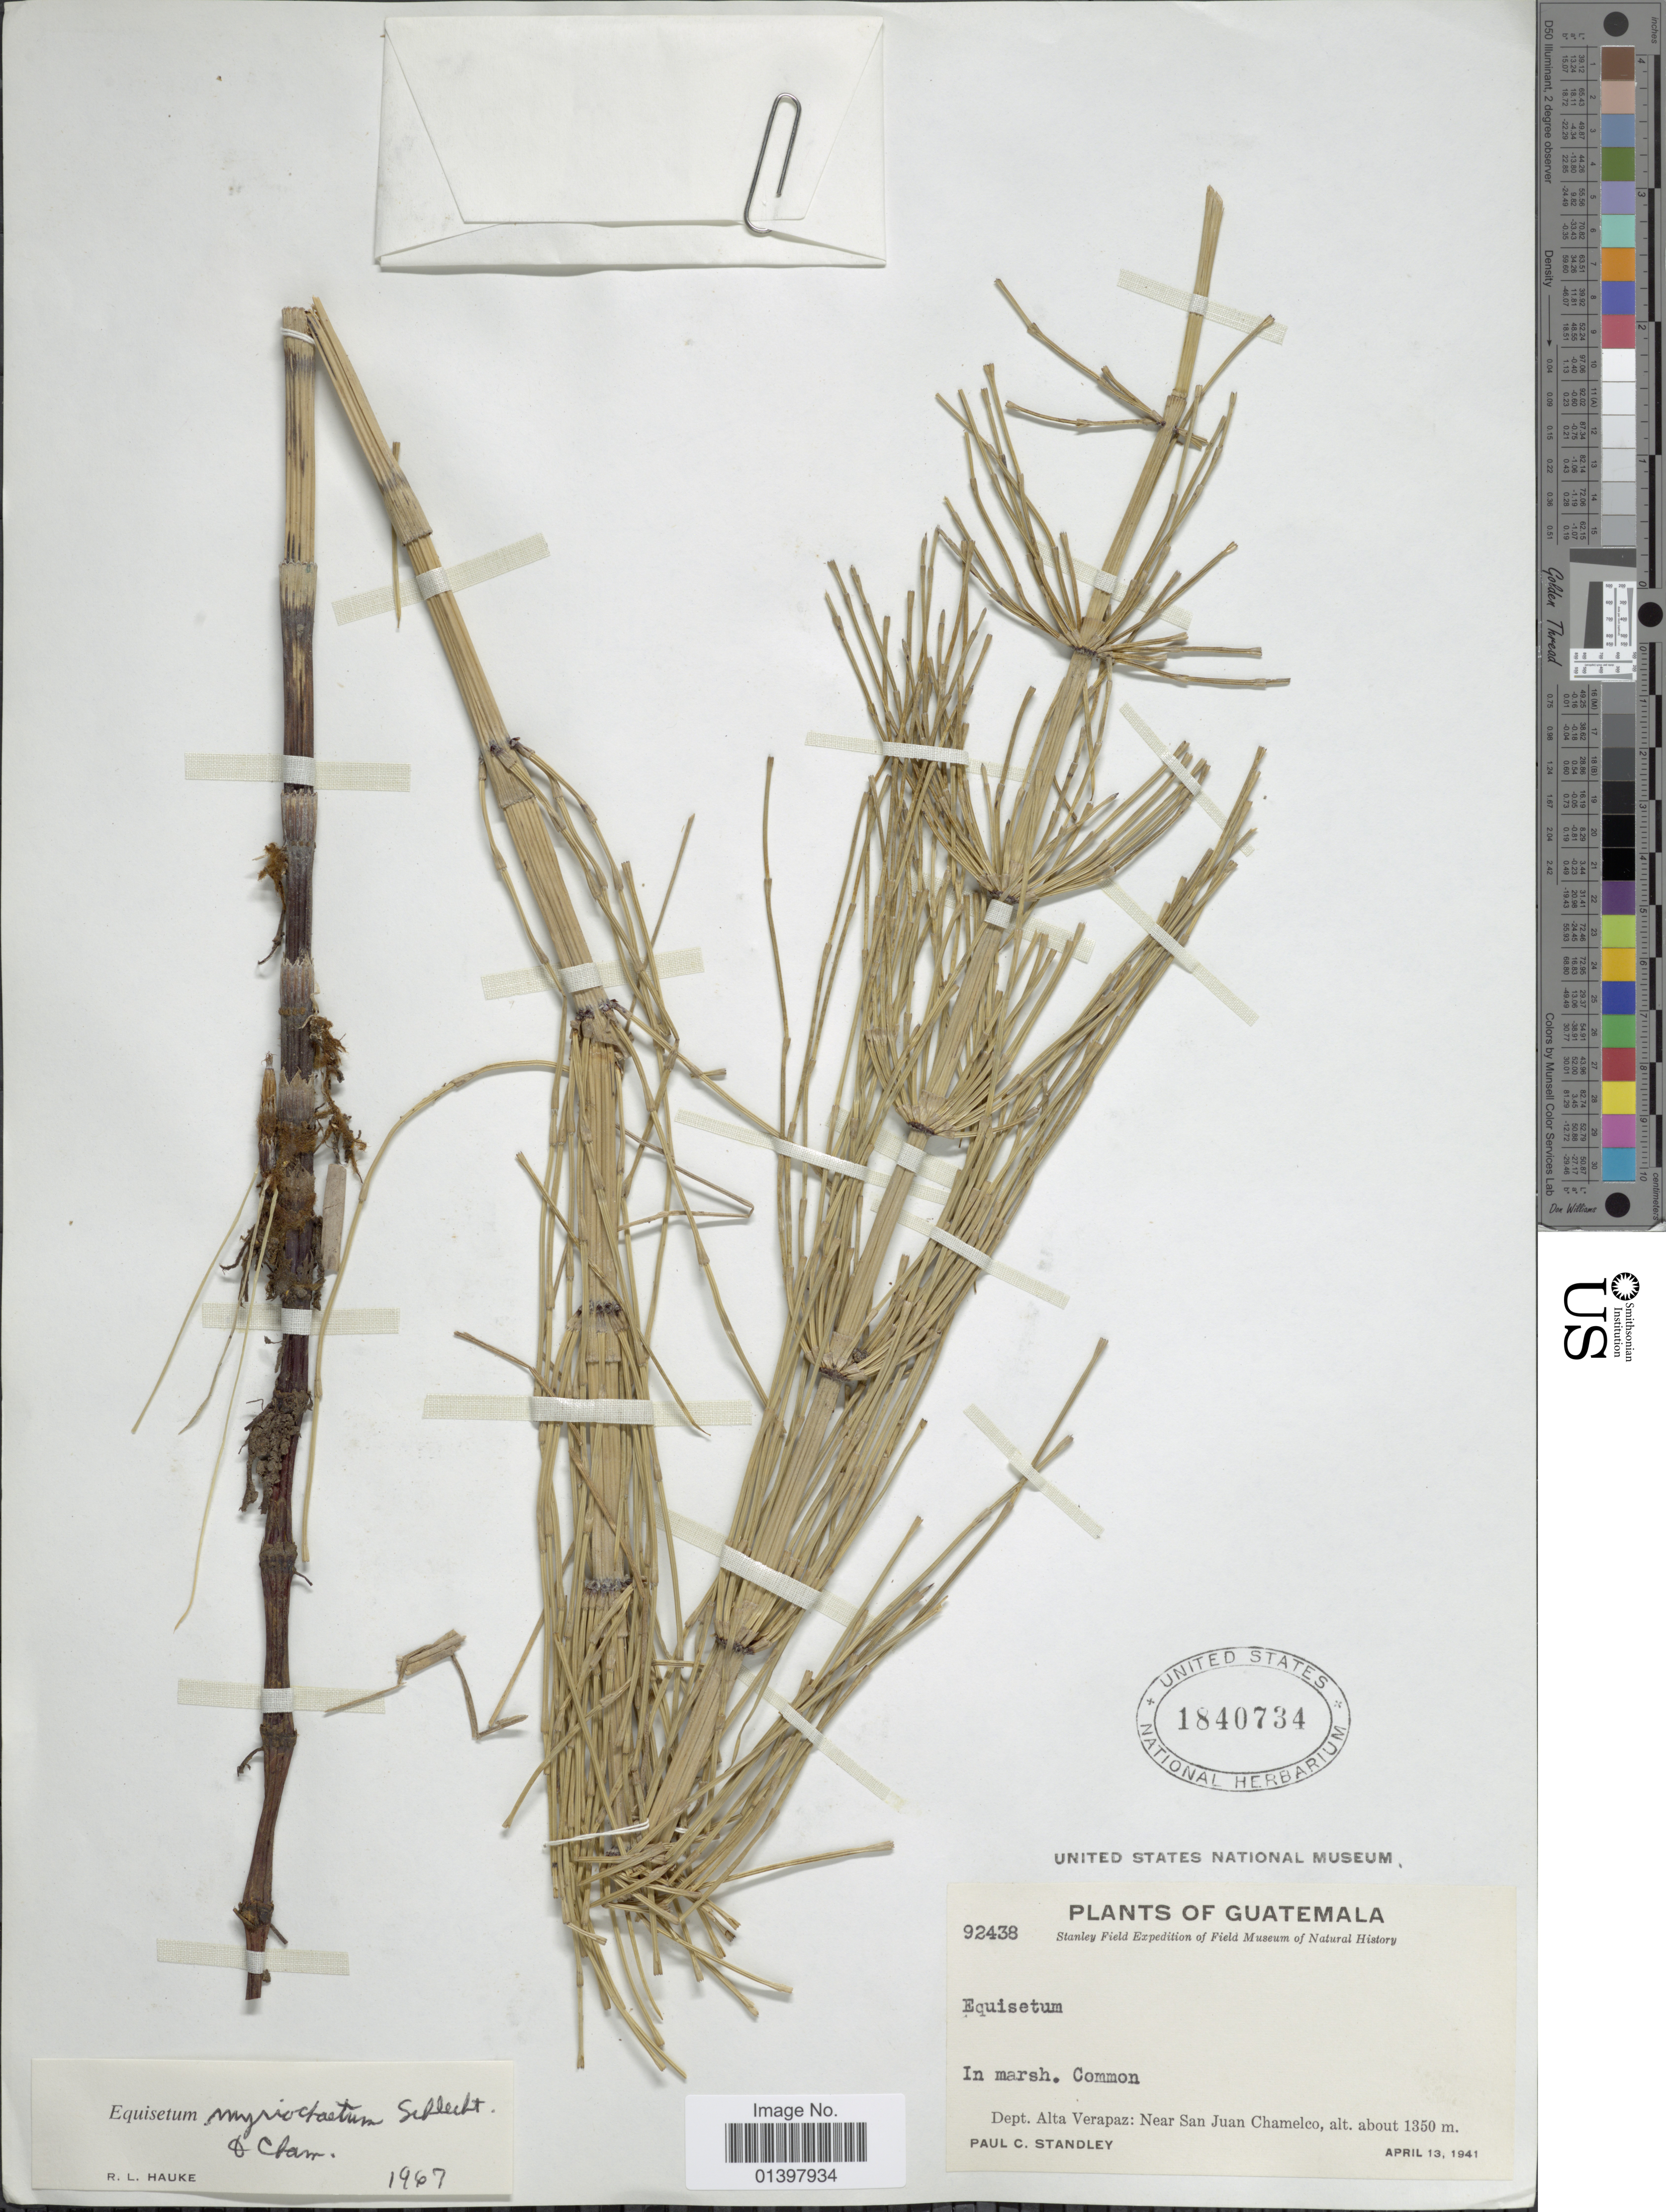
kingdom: Plantae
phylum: Tracheophyta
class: Polypodiopsida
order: Equisetales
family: Equisetaceae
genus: Equisetum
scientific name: Equisetum myriochaetum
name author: Schltdl. & Cham.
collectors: P. C. Standley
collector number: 92438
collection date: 1941-04-13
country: Guatemala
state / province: Alta Verapaz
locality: Near San Juan Chamelco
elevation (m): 1350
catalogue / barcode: US 1840734